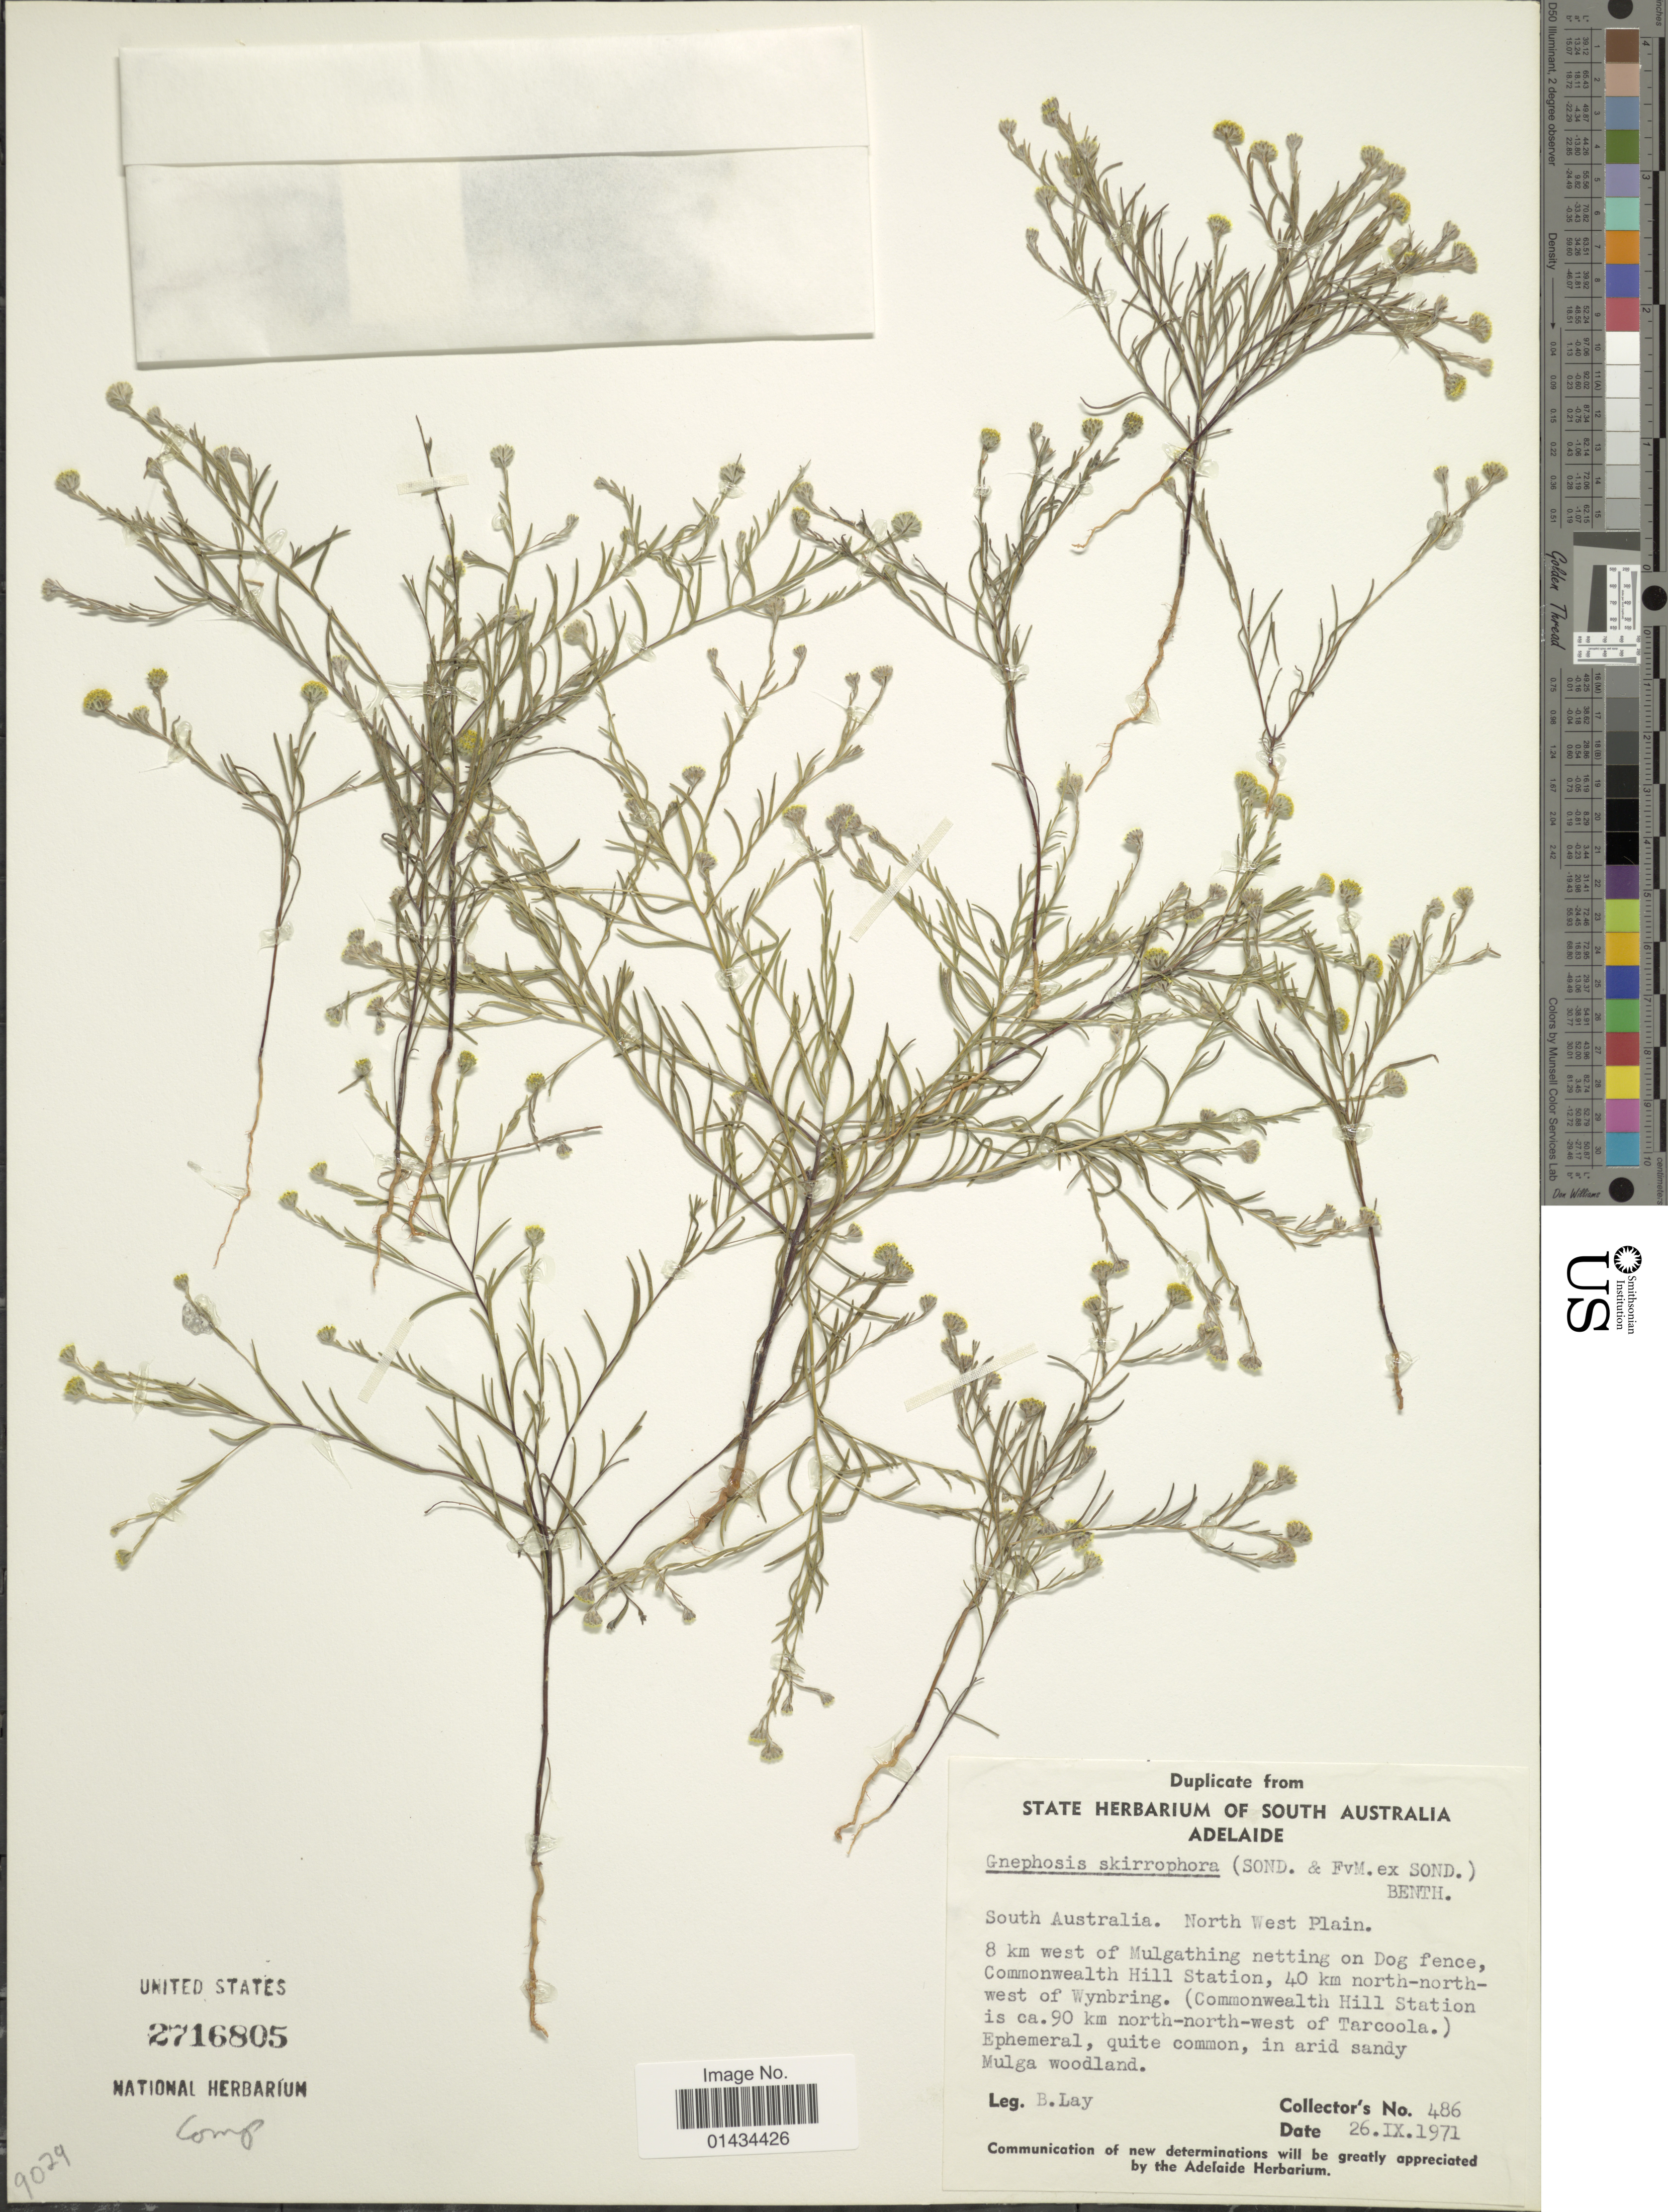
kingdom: Plantae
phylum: Tracheophyta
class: Magnoliopsida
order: Asterales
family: Asteraceae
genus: Gnephosis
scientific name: Gnephosis skirrophora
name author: Benth.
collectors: B. Lay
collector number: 486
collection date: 1971-09-26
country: Australia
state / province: South Australia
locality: North West Plain, 8 km west of Mulgathing netting on Dog fence, Commonwealth Hill Station, 40 km north-north-west of Wynbring (Commonwealth Hill Station is ca. 90 km north-north-west of Tarcoola, in arid sandy Mulga woodland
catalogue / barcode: US 2716805